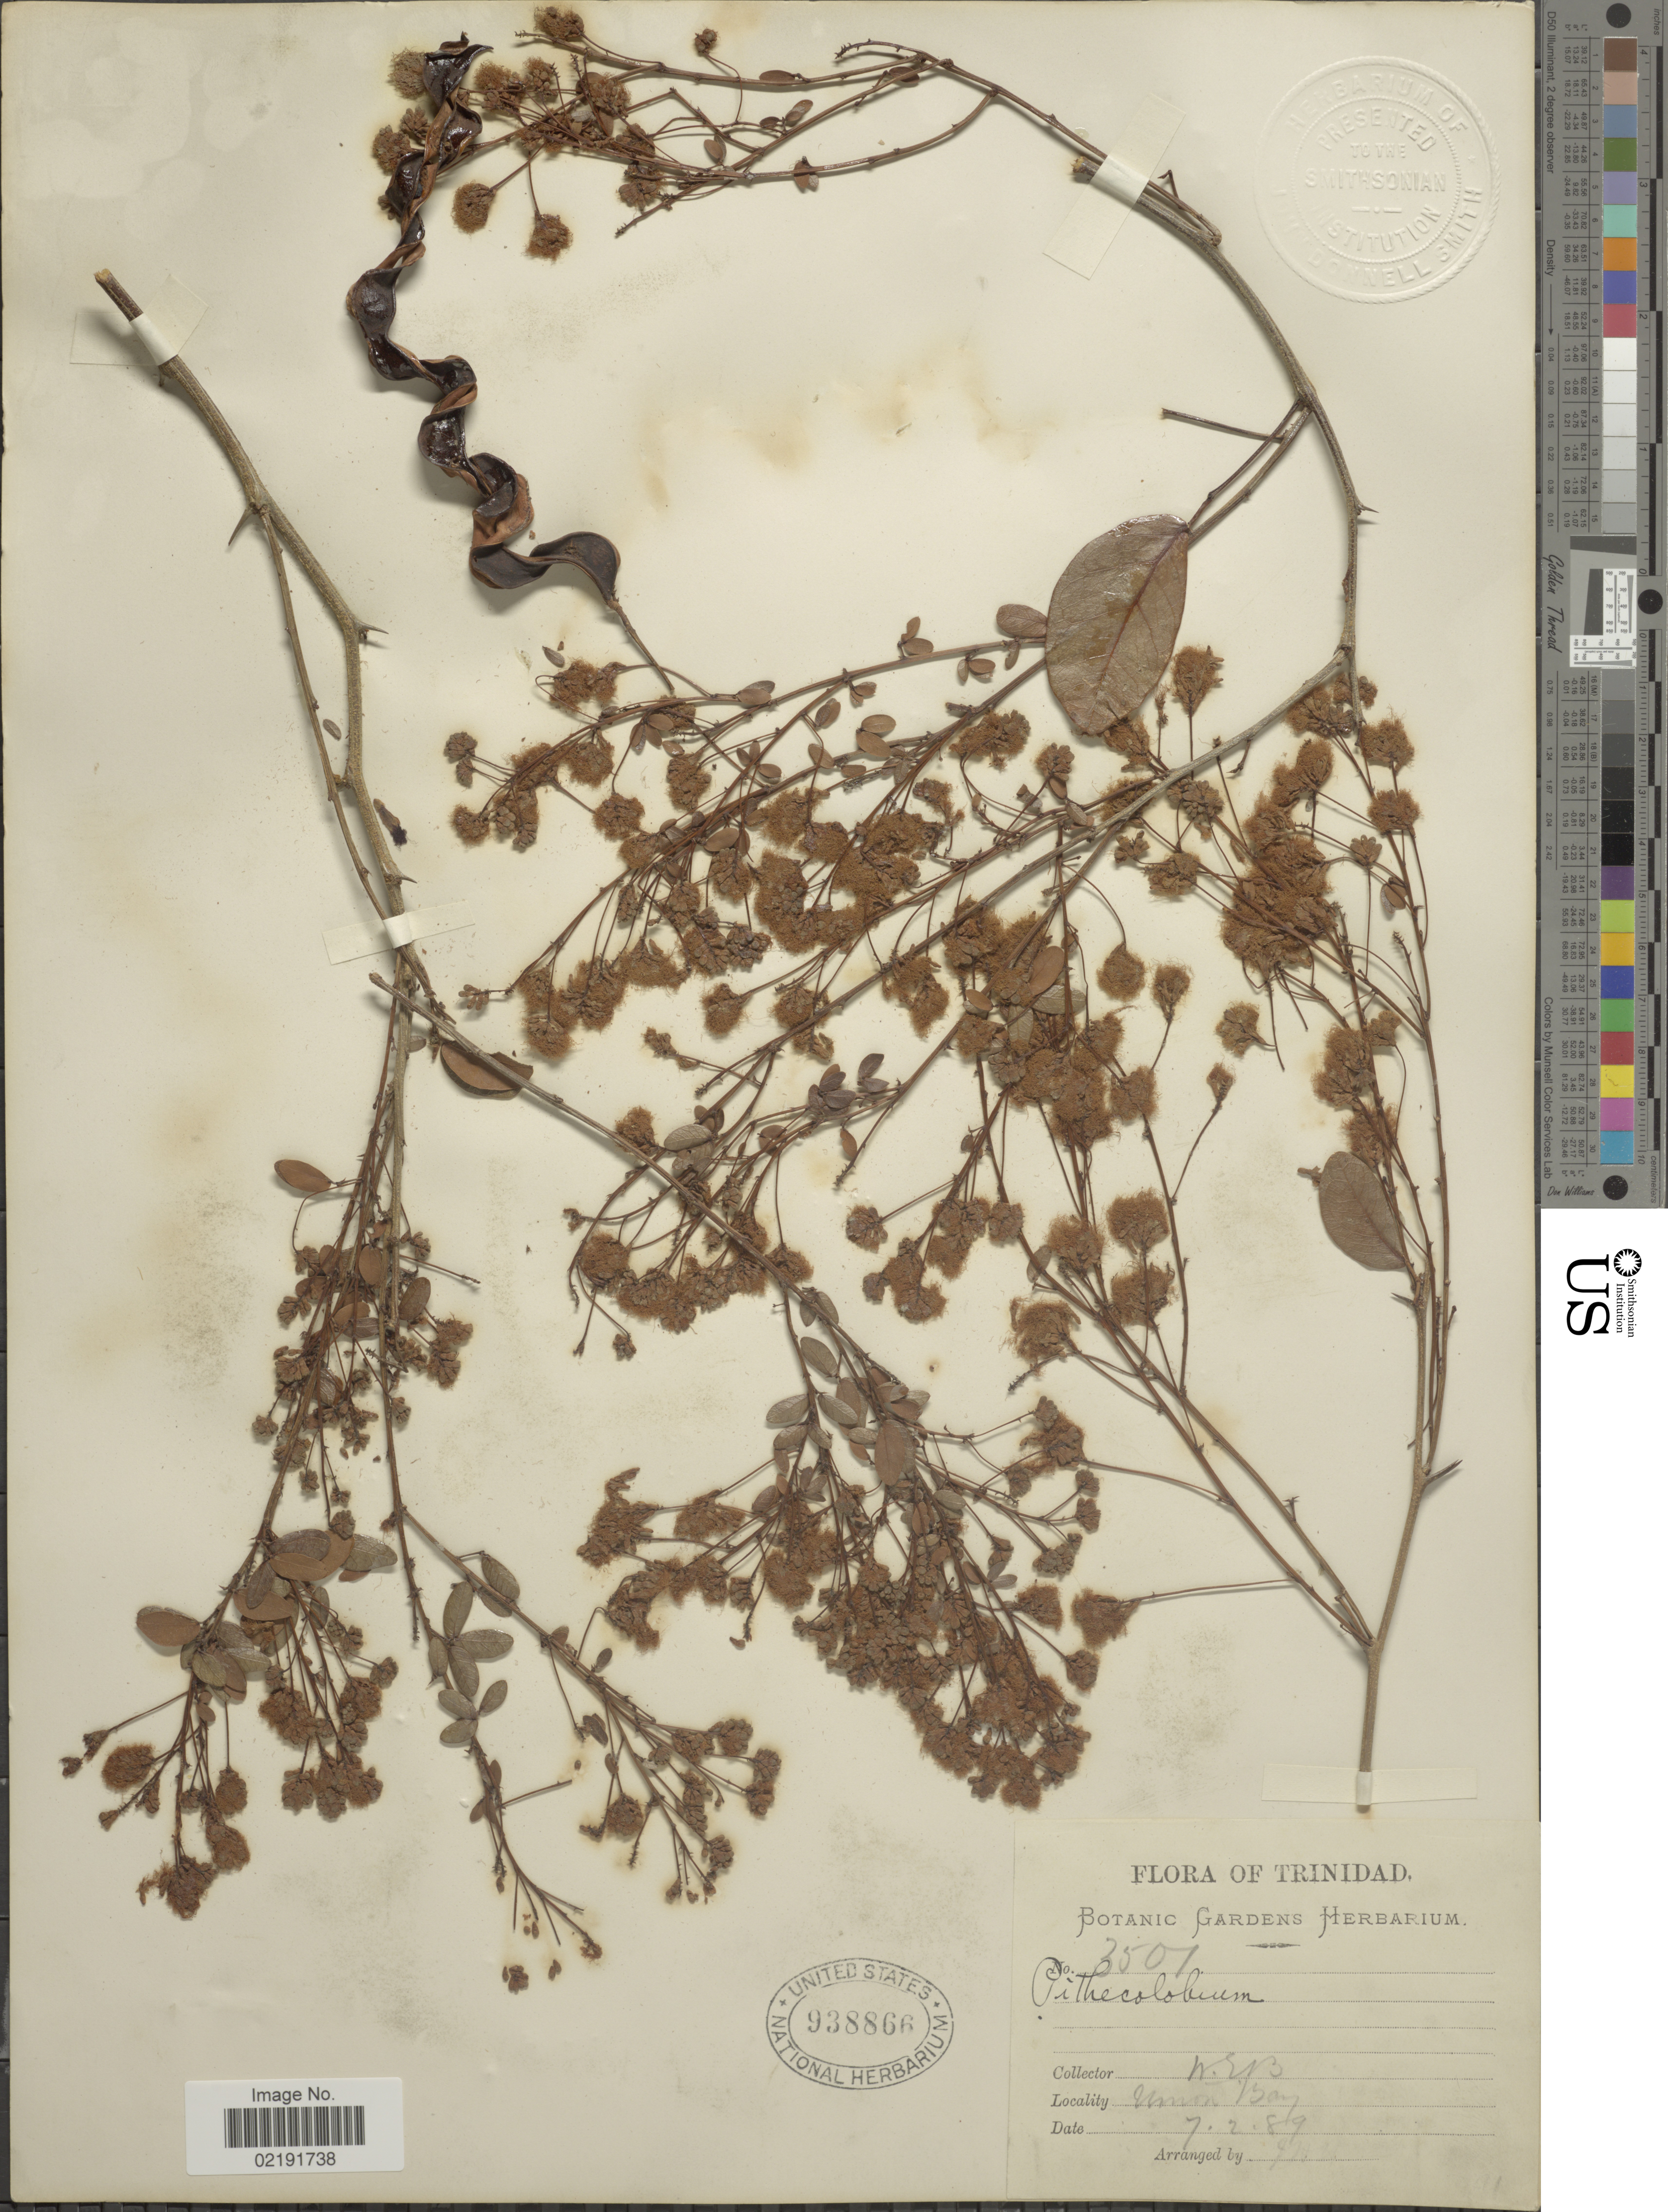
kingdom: Plantae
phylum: Tracheophyta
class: Magnoliopsida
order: Fabales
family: Fabaceae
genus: Pithecellobium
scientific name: Pithecellobium unguis-cati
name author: (L.) Benth.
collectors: Botanic Gardens Herbarium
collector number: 3501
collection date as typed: Transcribed d/m/y: 7/2/89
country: Trinidad and Tobago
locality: Trinidad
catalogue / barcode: US 938866